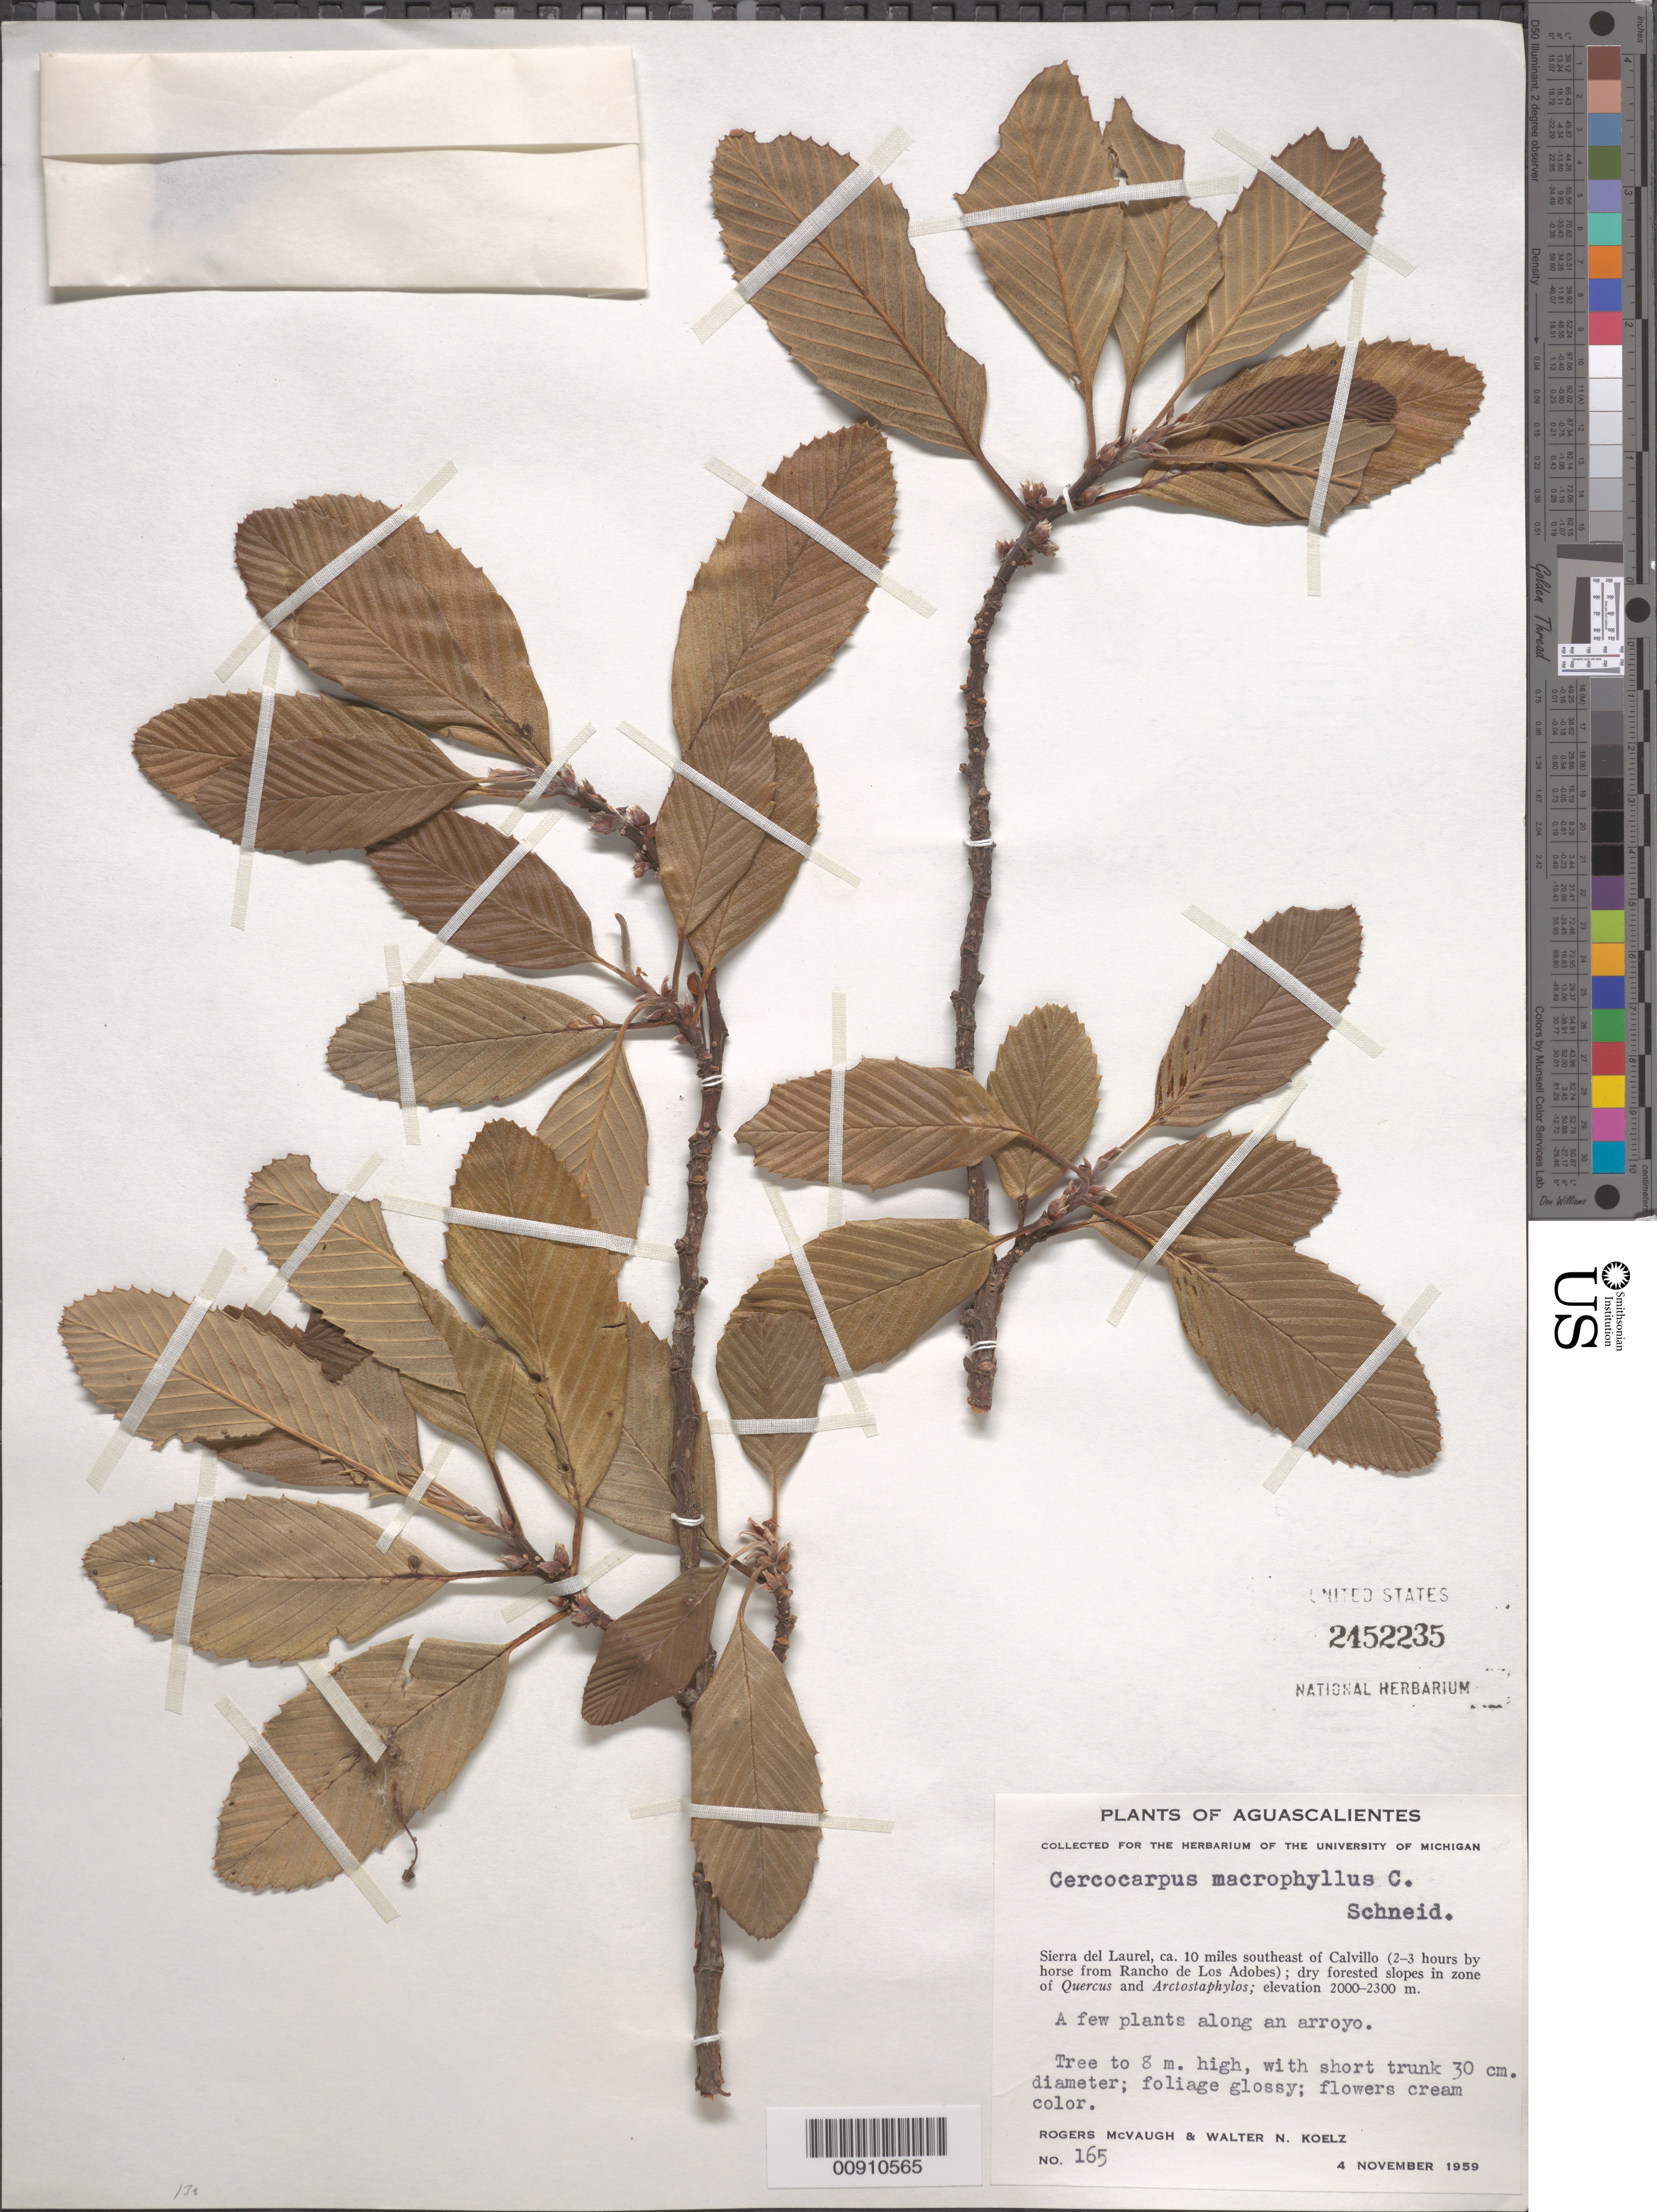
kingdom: Plantae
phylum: Tracheophyta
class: Magnoliopsida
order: Rosales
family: Rosaceae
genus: Cercocarpus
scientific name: Cercocarpus macrophyllus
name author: C.K. Schneid.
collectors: R. McVaugh & W. N. Koelz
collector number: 165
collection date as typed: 04 Nov 1959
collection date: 1959-11-04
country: Mexico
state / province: Aguascalientes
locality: Sierra del Laurel, ca. 10 miles southeast of Calvillo (2-3 hours by horse from Rancho de Los Adobes).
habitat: A few plants along an arroyo. Dry forested in zone of Quercus and Arctostaphylos.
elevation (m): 2300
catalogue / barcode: US 2452235